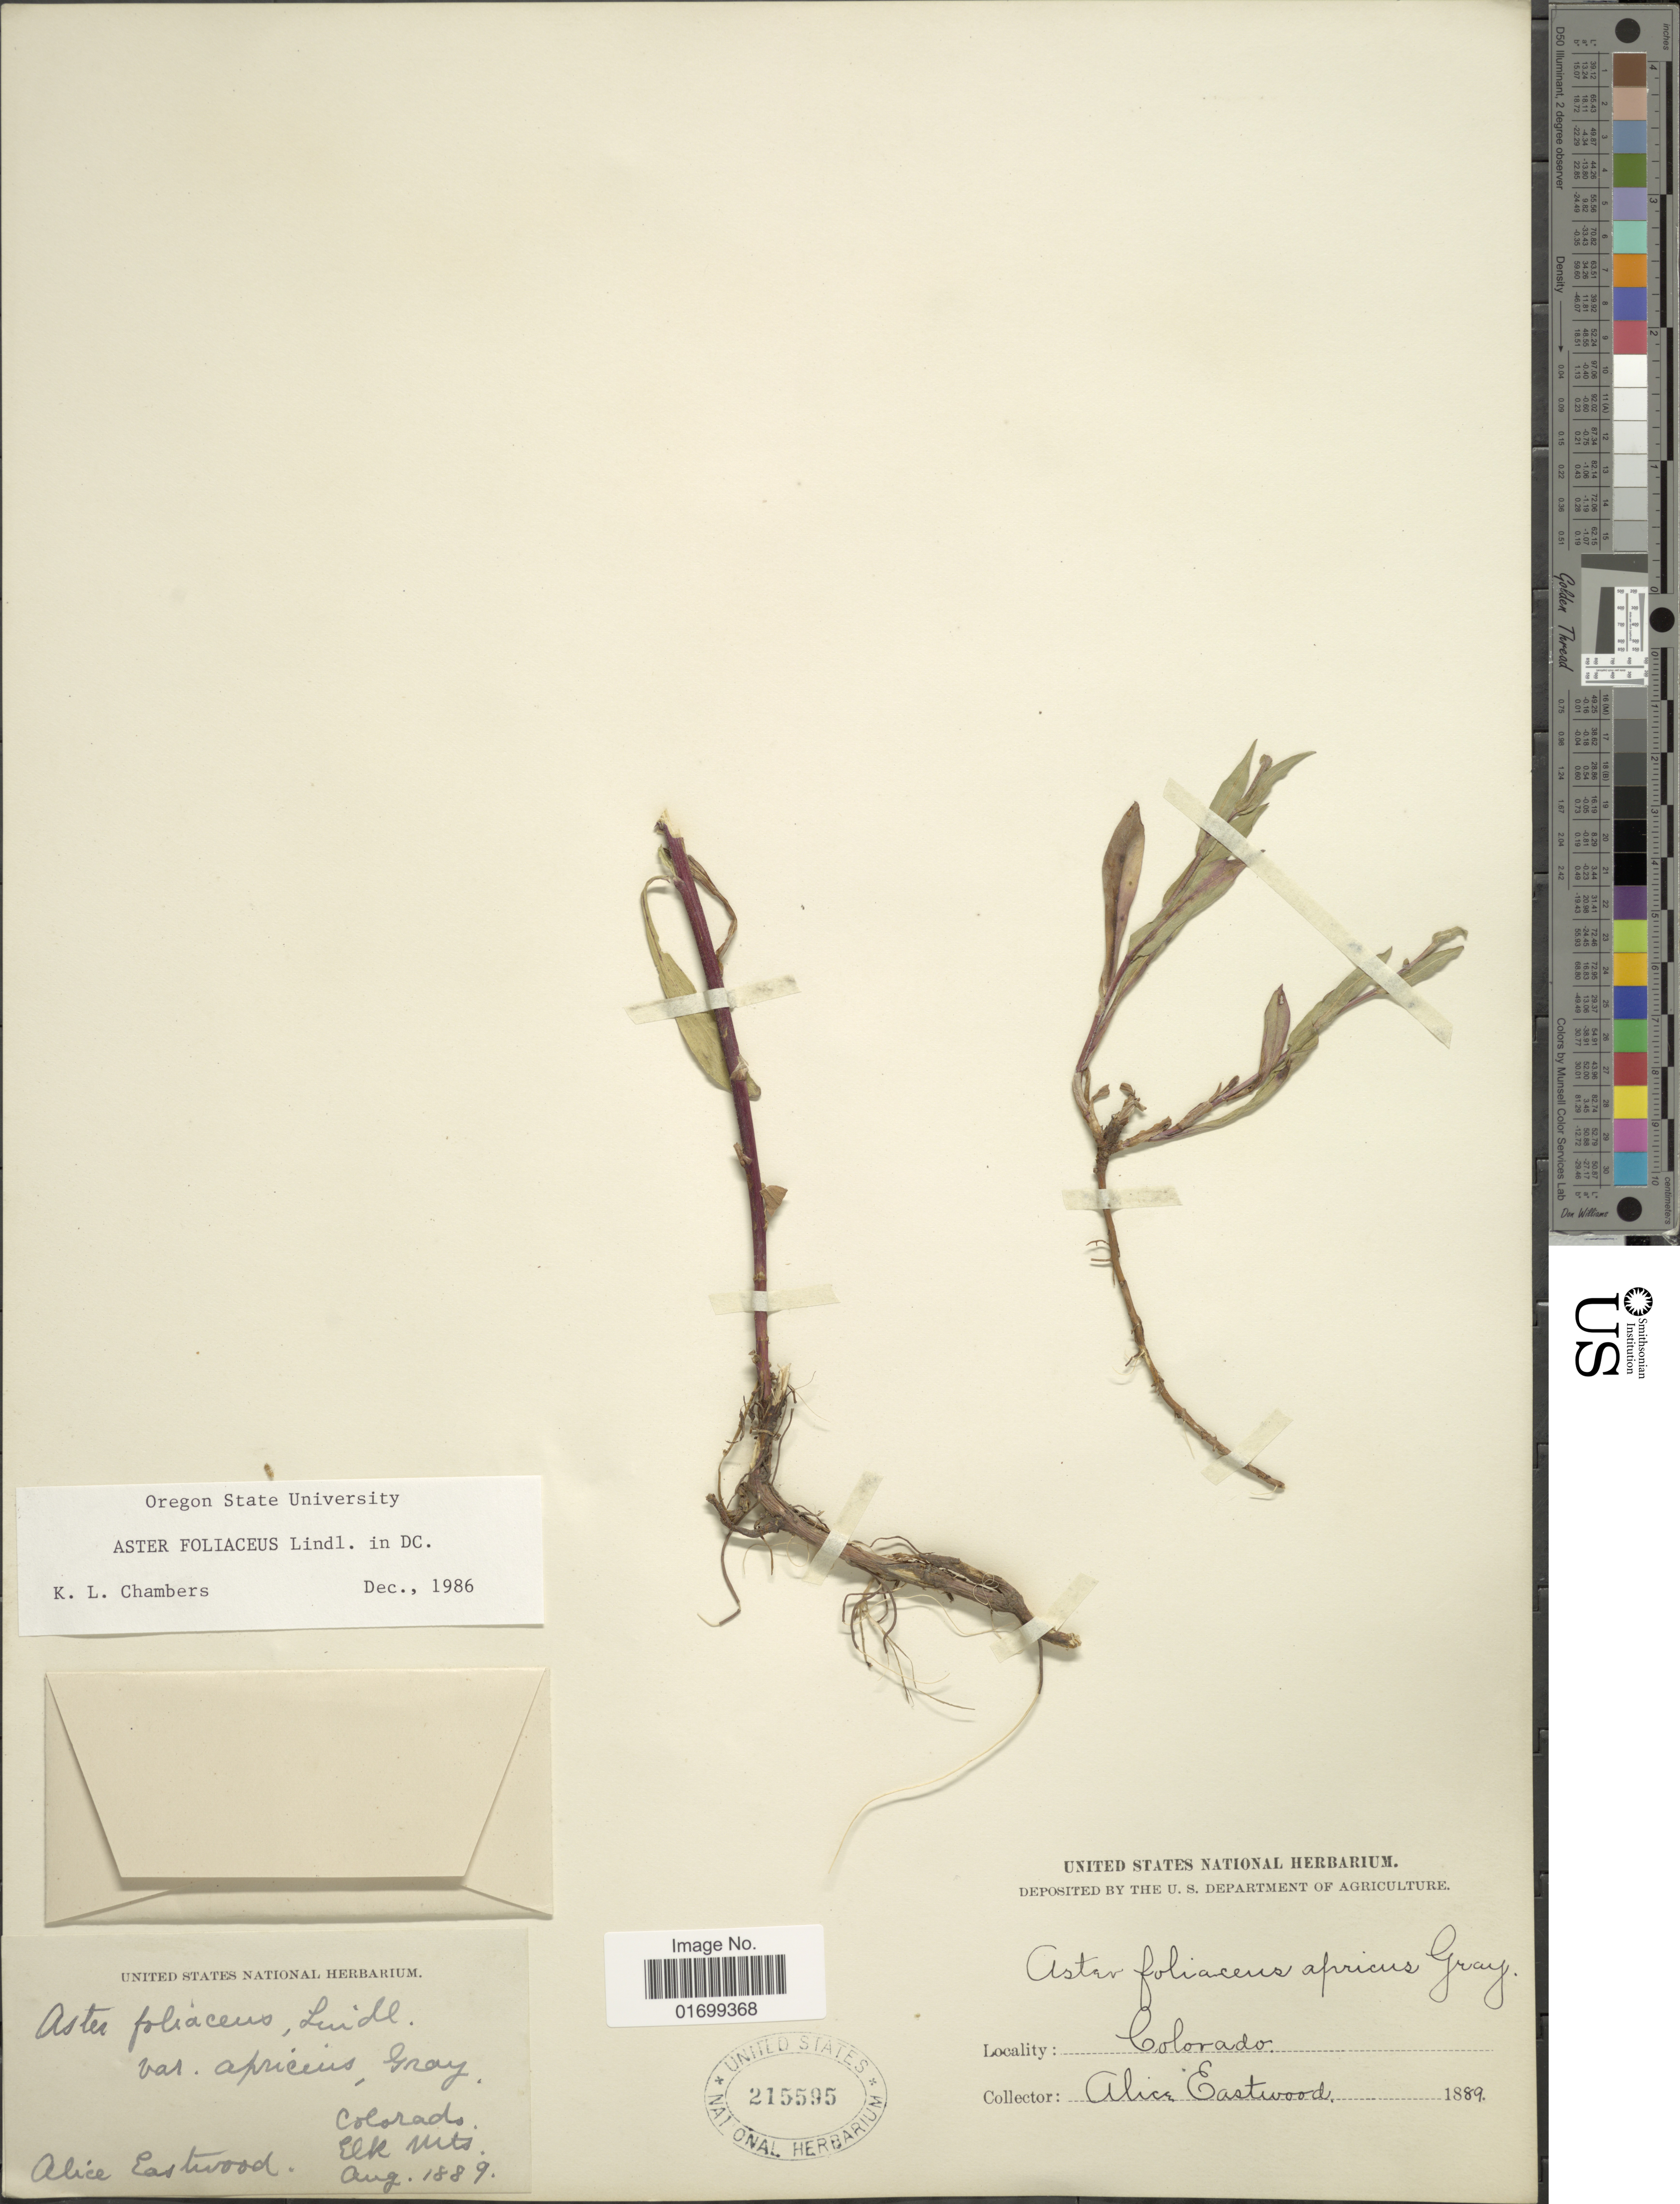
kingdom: Plantae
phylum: Tracheophyta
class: Magnoliopsida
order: Asterales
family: Asteraceae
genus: Symphyotrichum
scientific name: Symphyotrichum foliaceum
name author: (Lindl. ex DC.) G.L. Nesom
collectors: A. Eastwood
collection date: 1889-08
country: United States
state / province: Colorado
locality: Elk Mts.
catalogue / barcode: US 215595